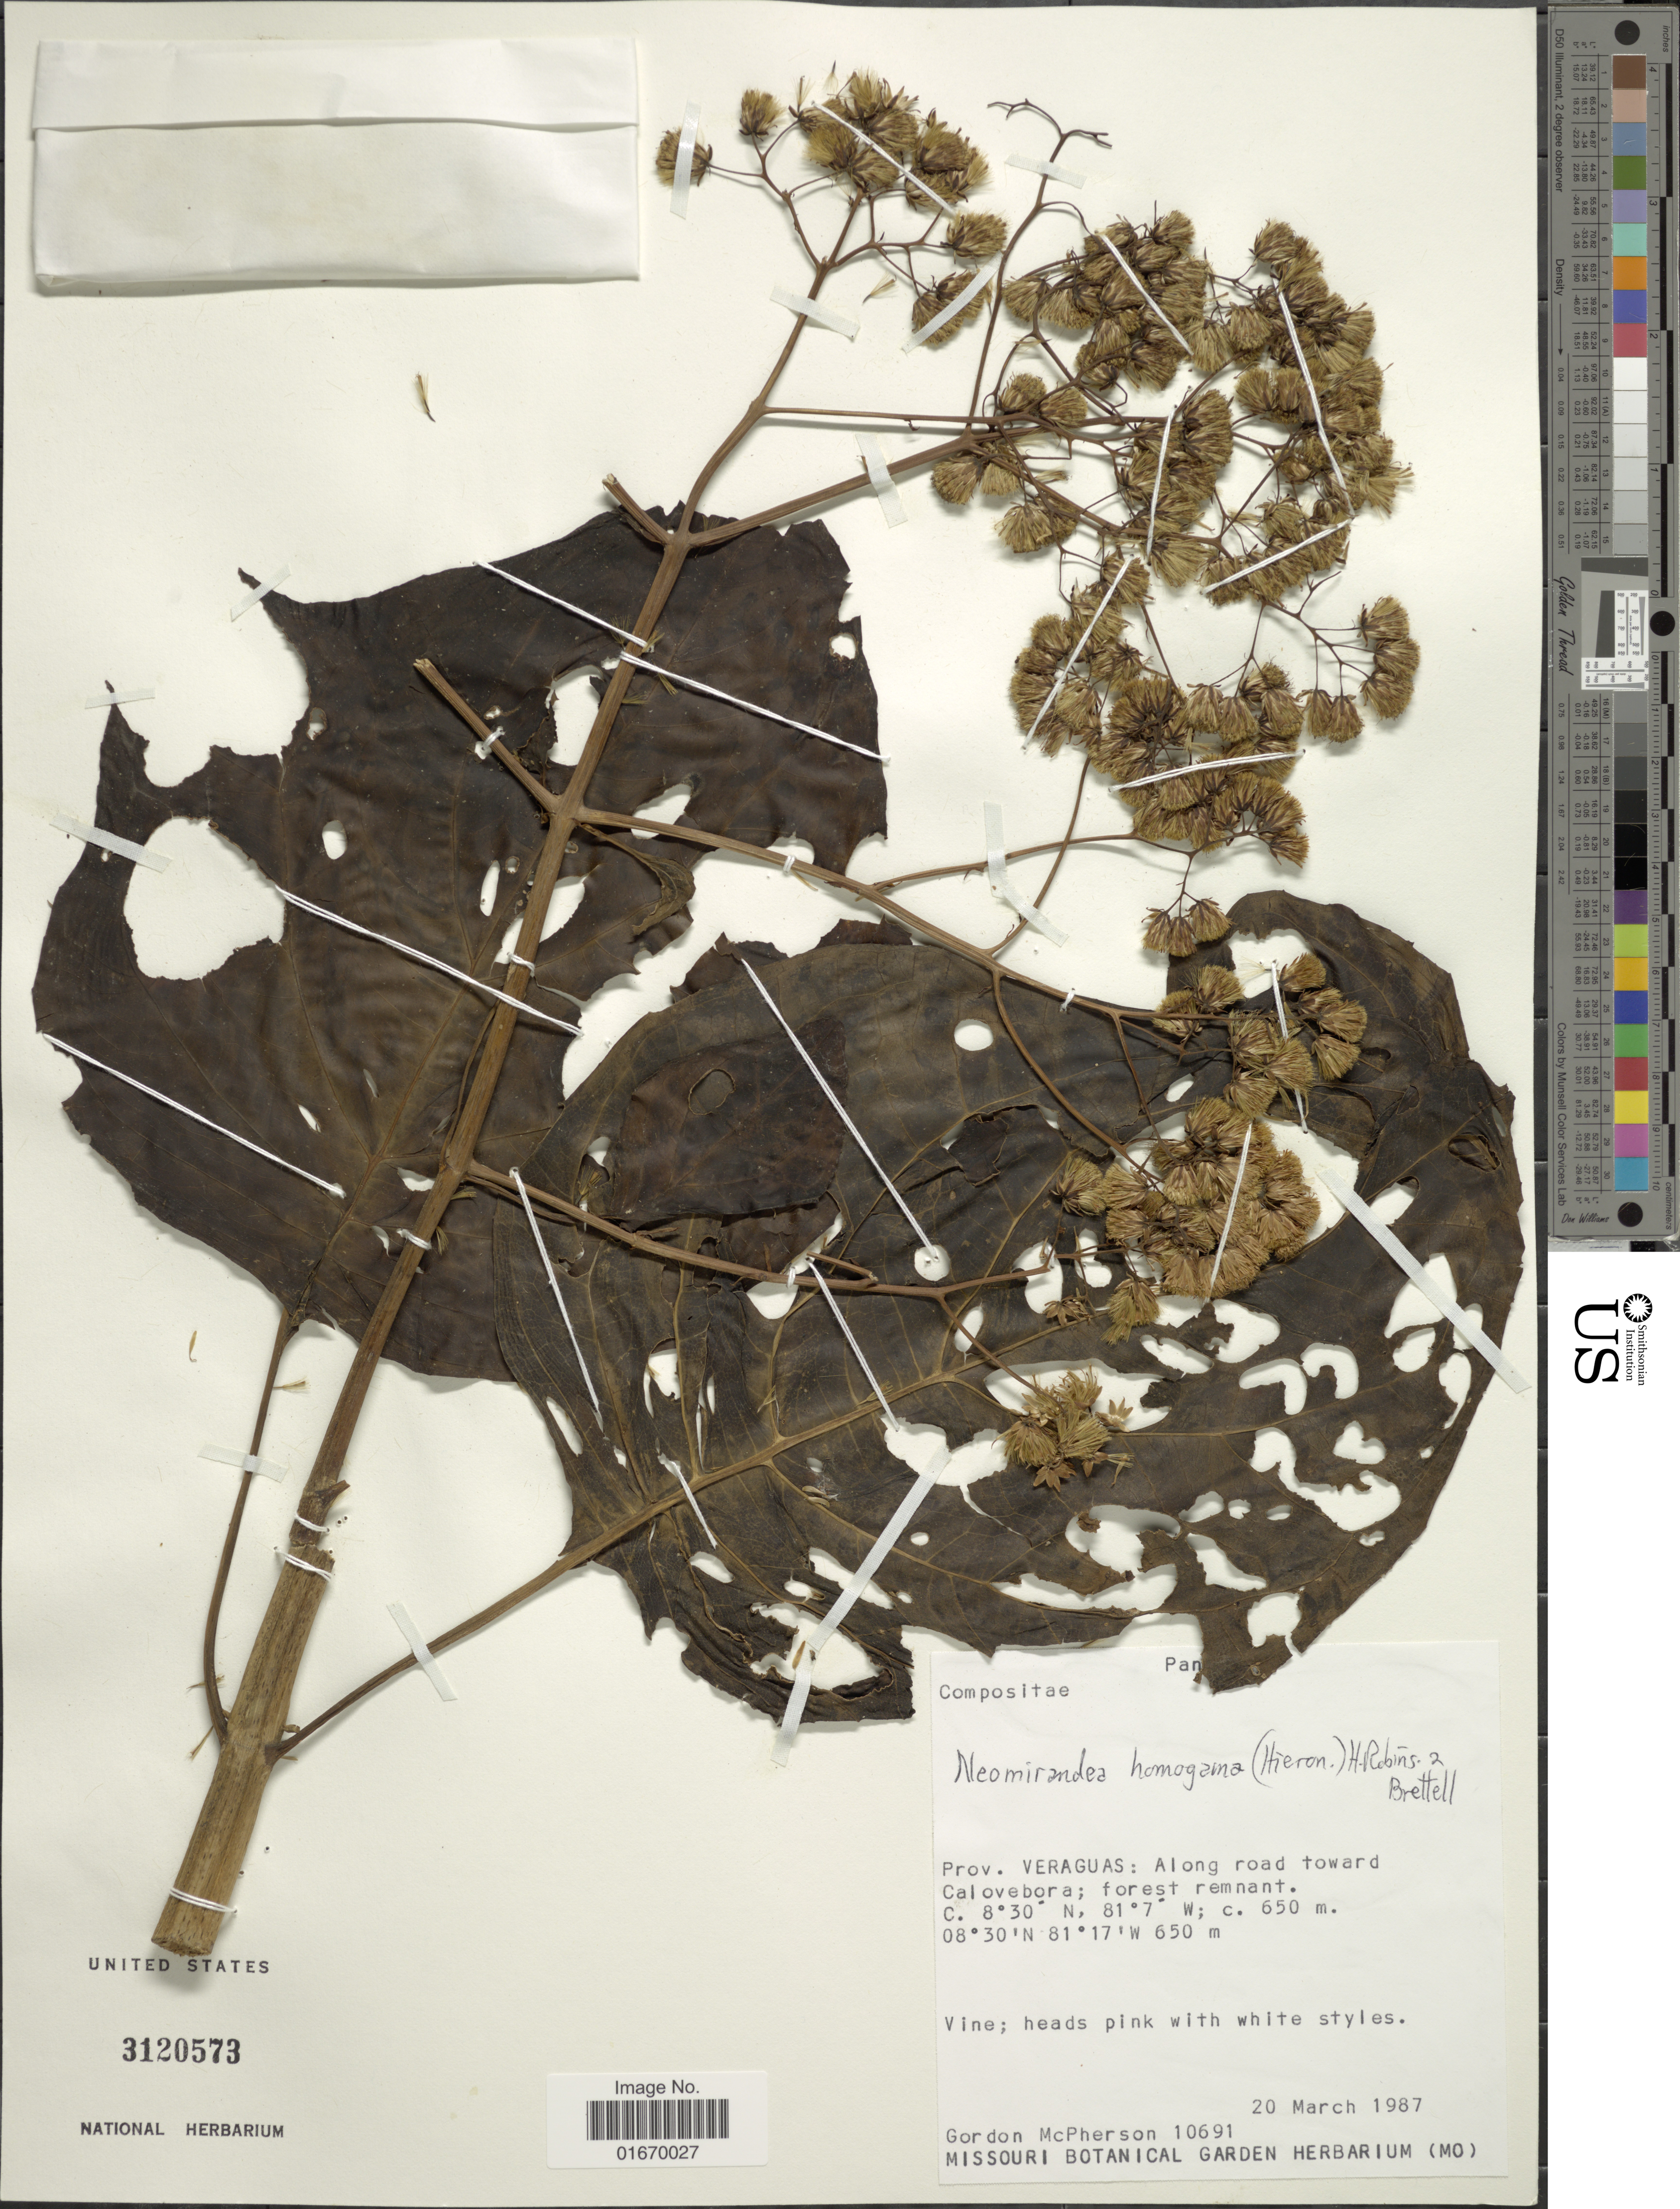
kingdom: Plantae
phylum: Tracheophyta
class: Magnoliopsida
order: Asterales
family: Asteraceae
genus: Neomirandea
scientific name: Neomirandea homogama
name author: (Hieron.) H. Rob.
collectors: G. D. McPherson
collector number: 10691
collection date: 1987-03-20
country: Panama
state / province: Veraguas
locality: Along road toward Calovebora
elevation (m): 650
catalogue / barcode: US 3120573